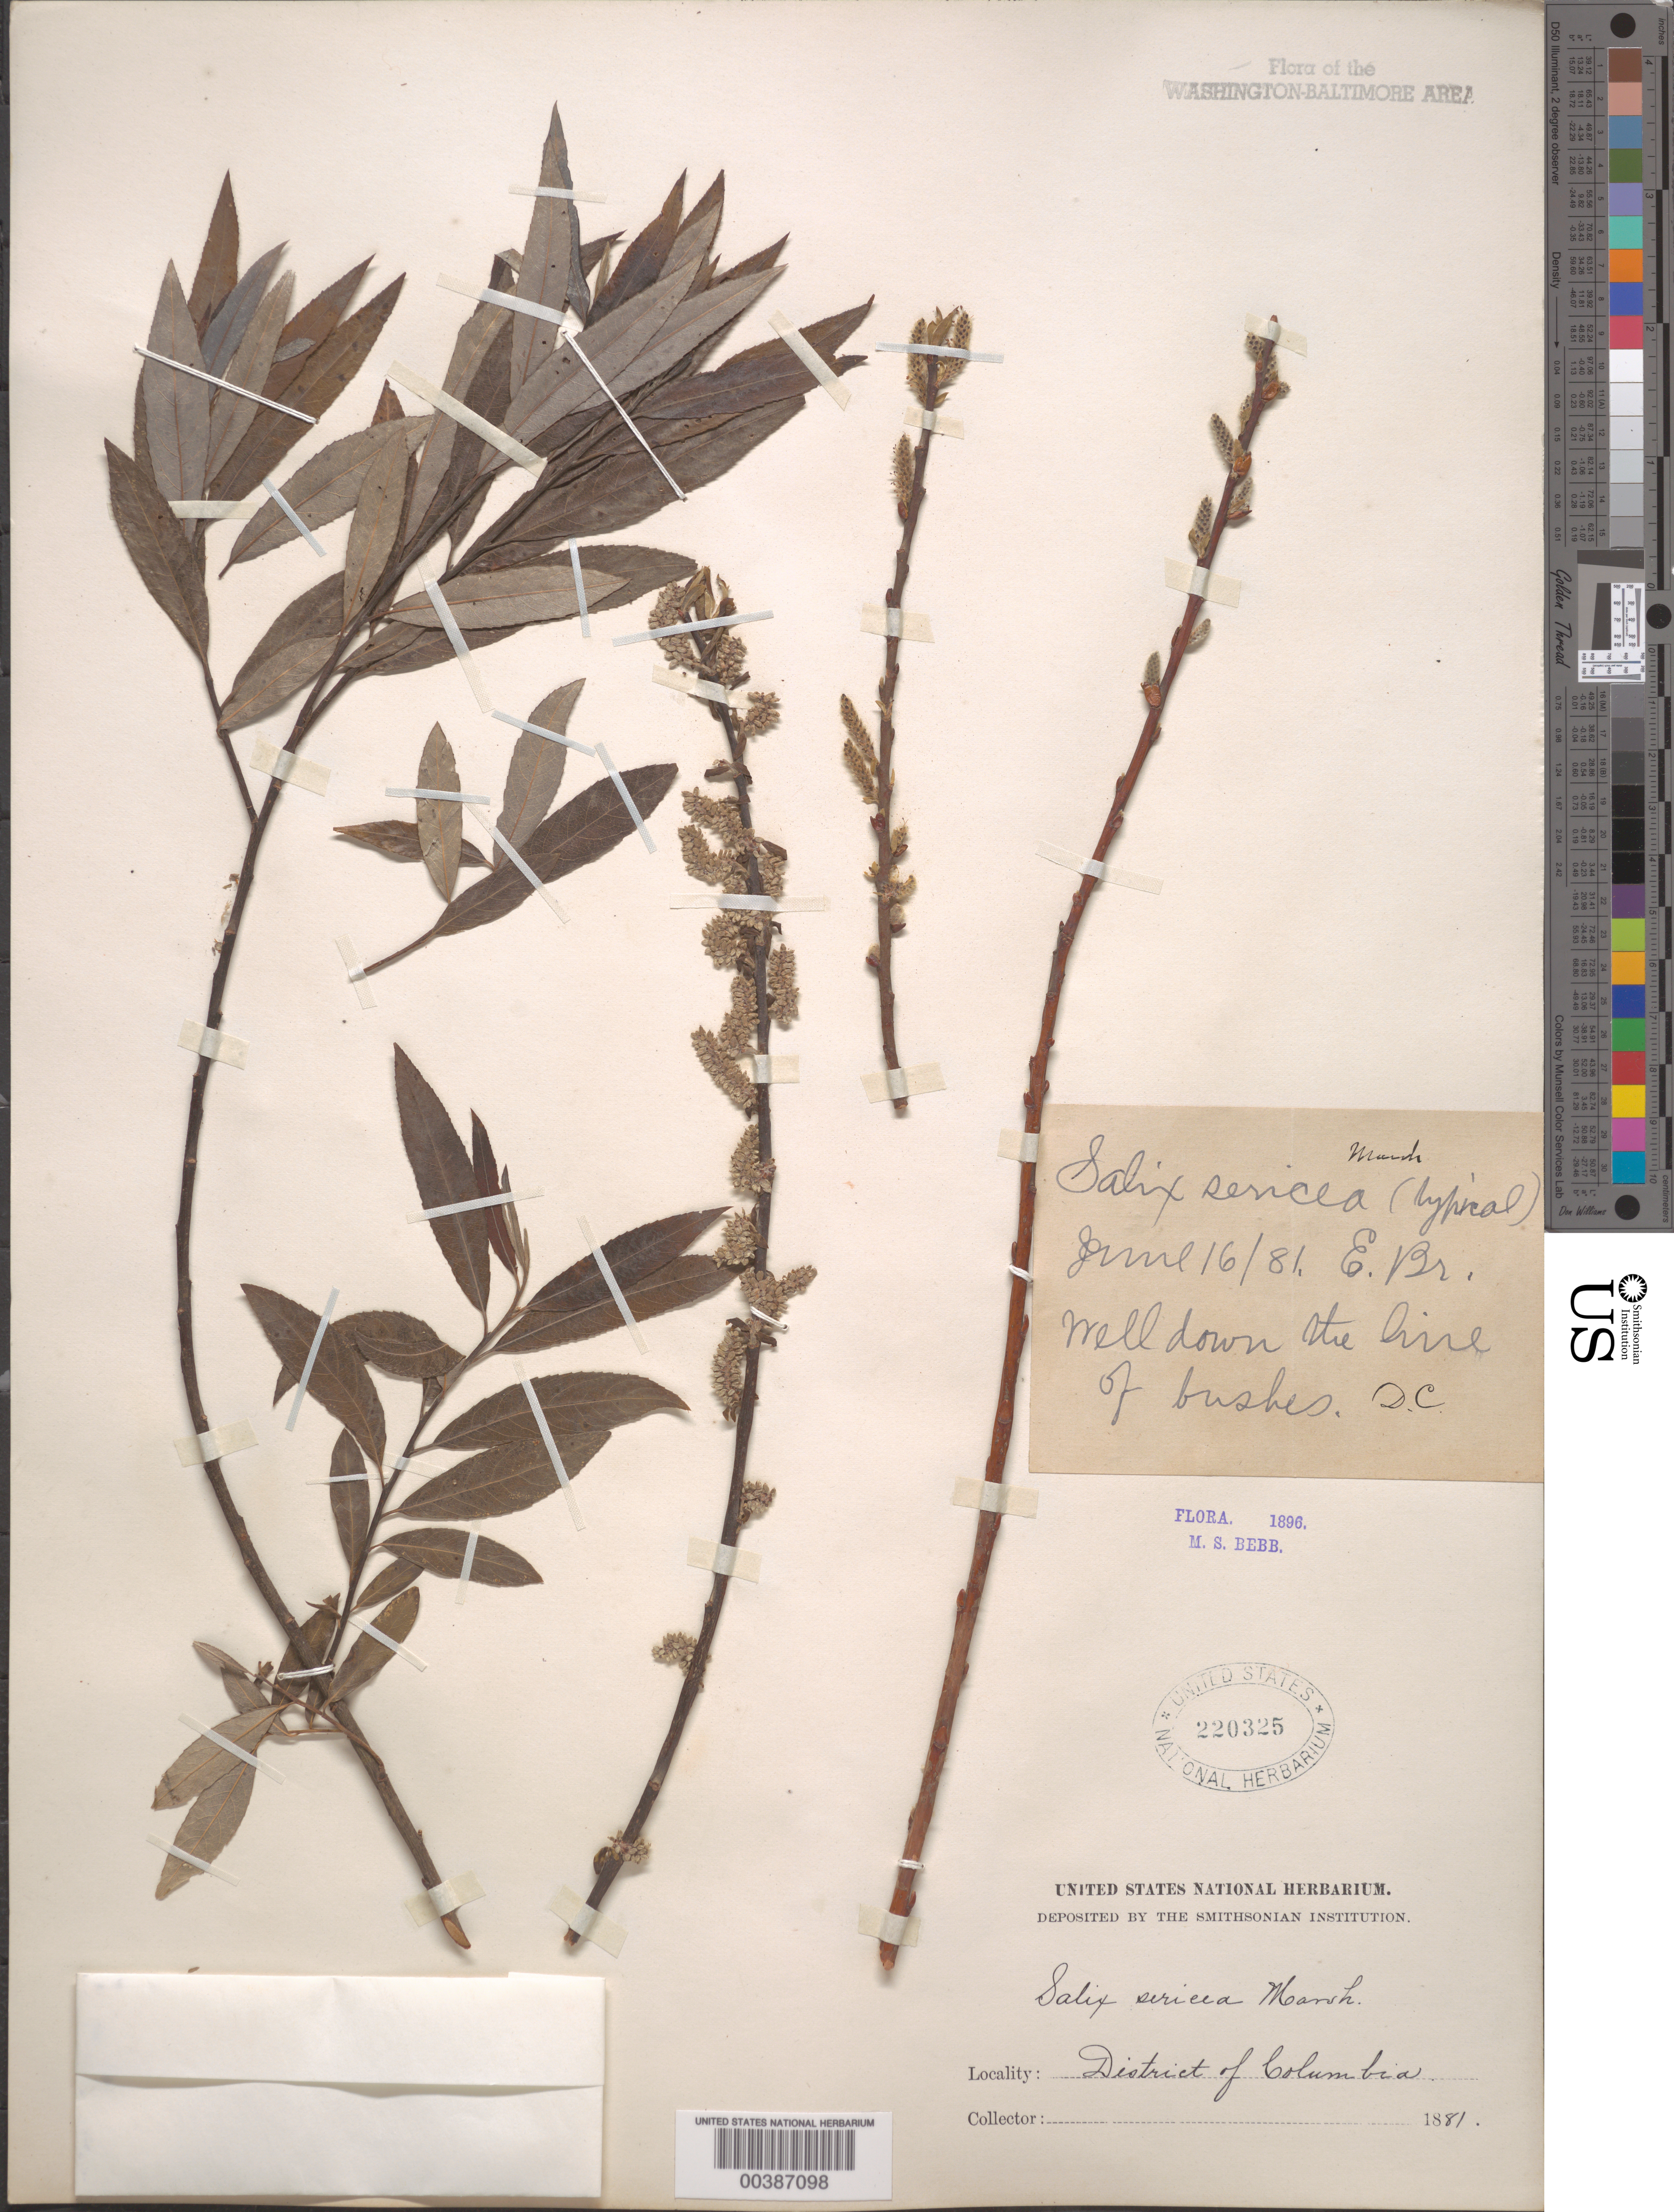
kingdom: Plantae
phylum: Tracheophyta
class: Magnoliopsida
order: Malpighiales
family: Salicaceae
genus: Salix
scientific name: Salix sericea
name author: Marshall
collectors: G. Vasey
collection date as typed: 16 Jun 1881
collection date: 1881-06-16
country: United States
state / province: District of Columbia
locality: Eastern Branch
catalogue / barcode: US 220325